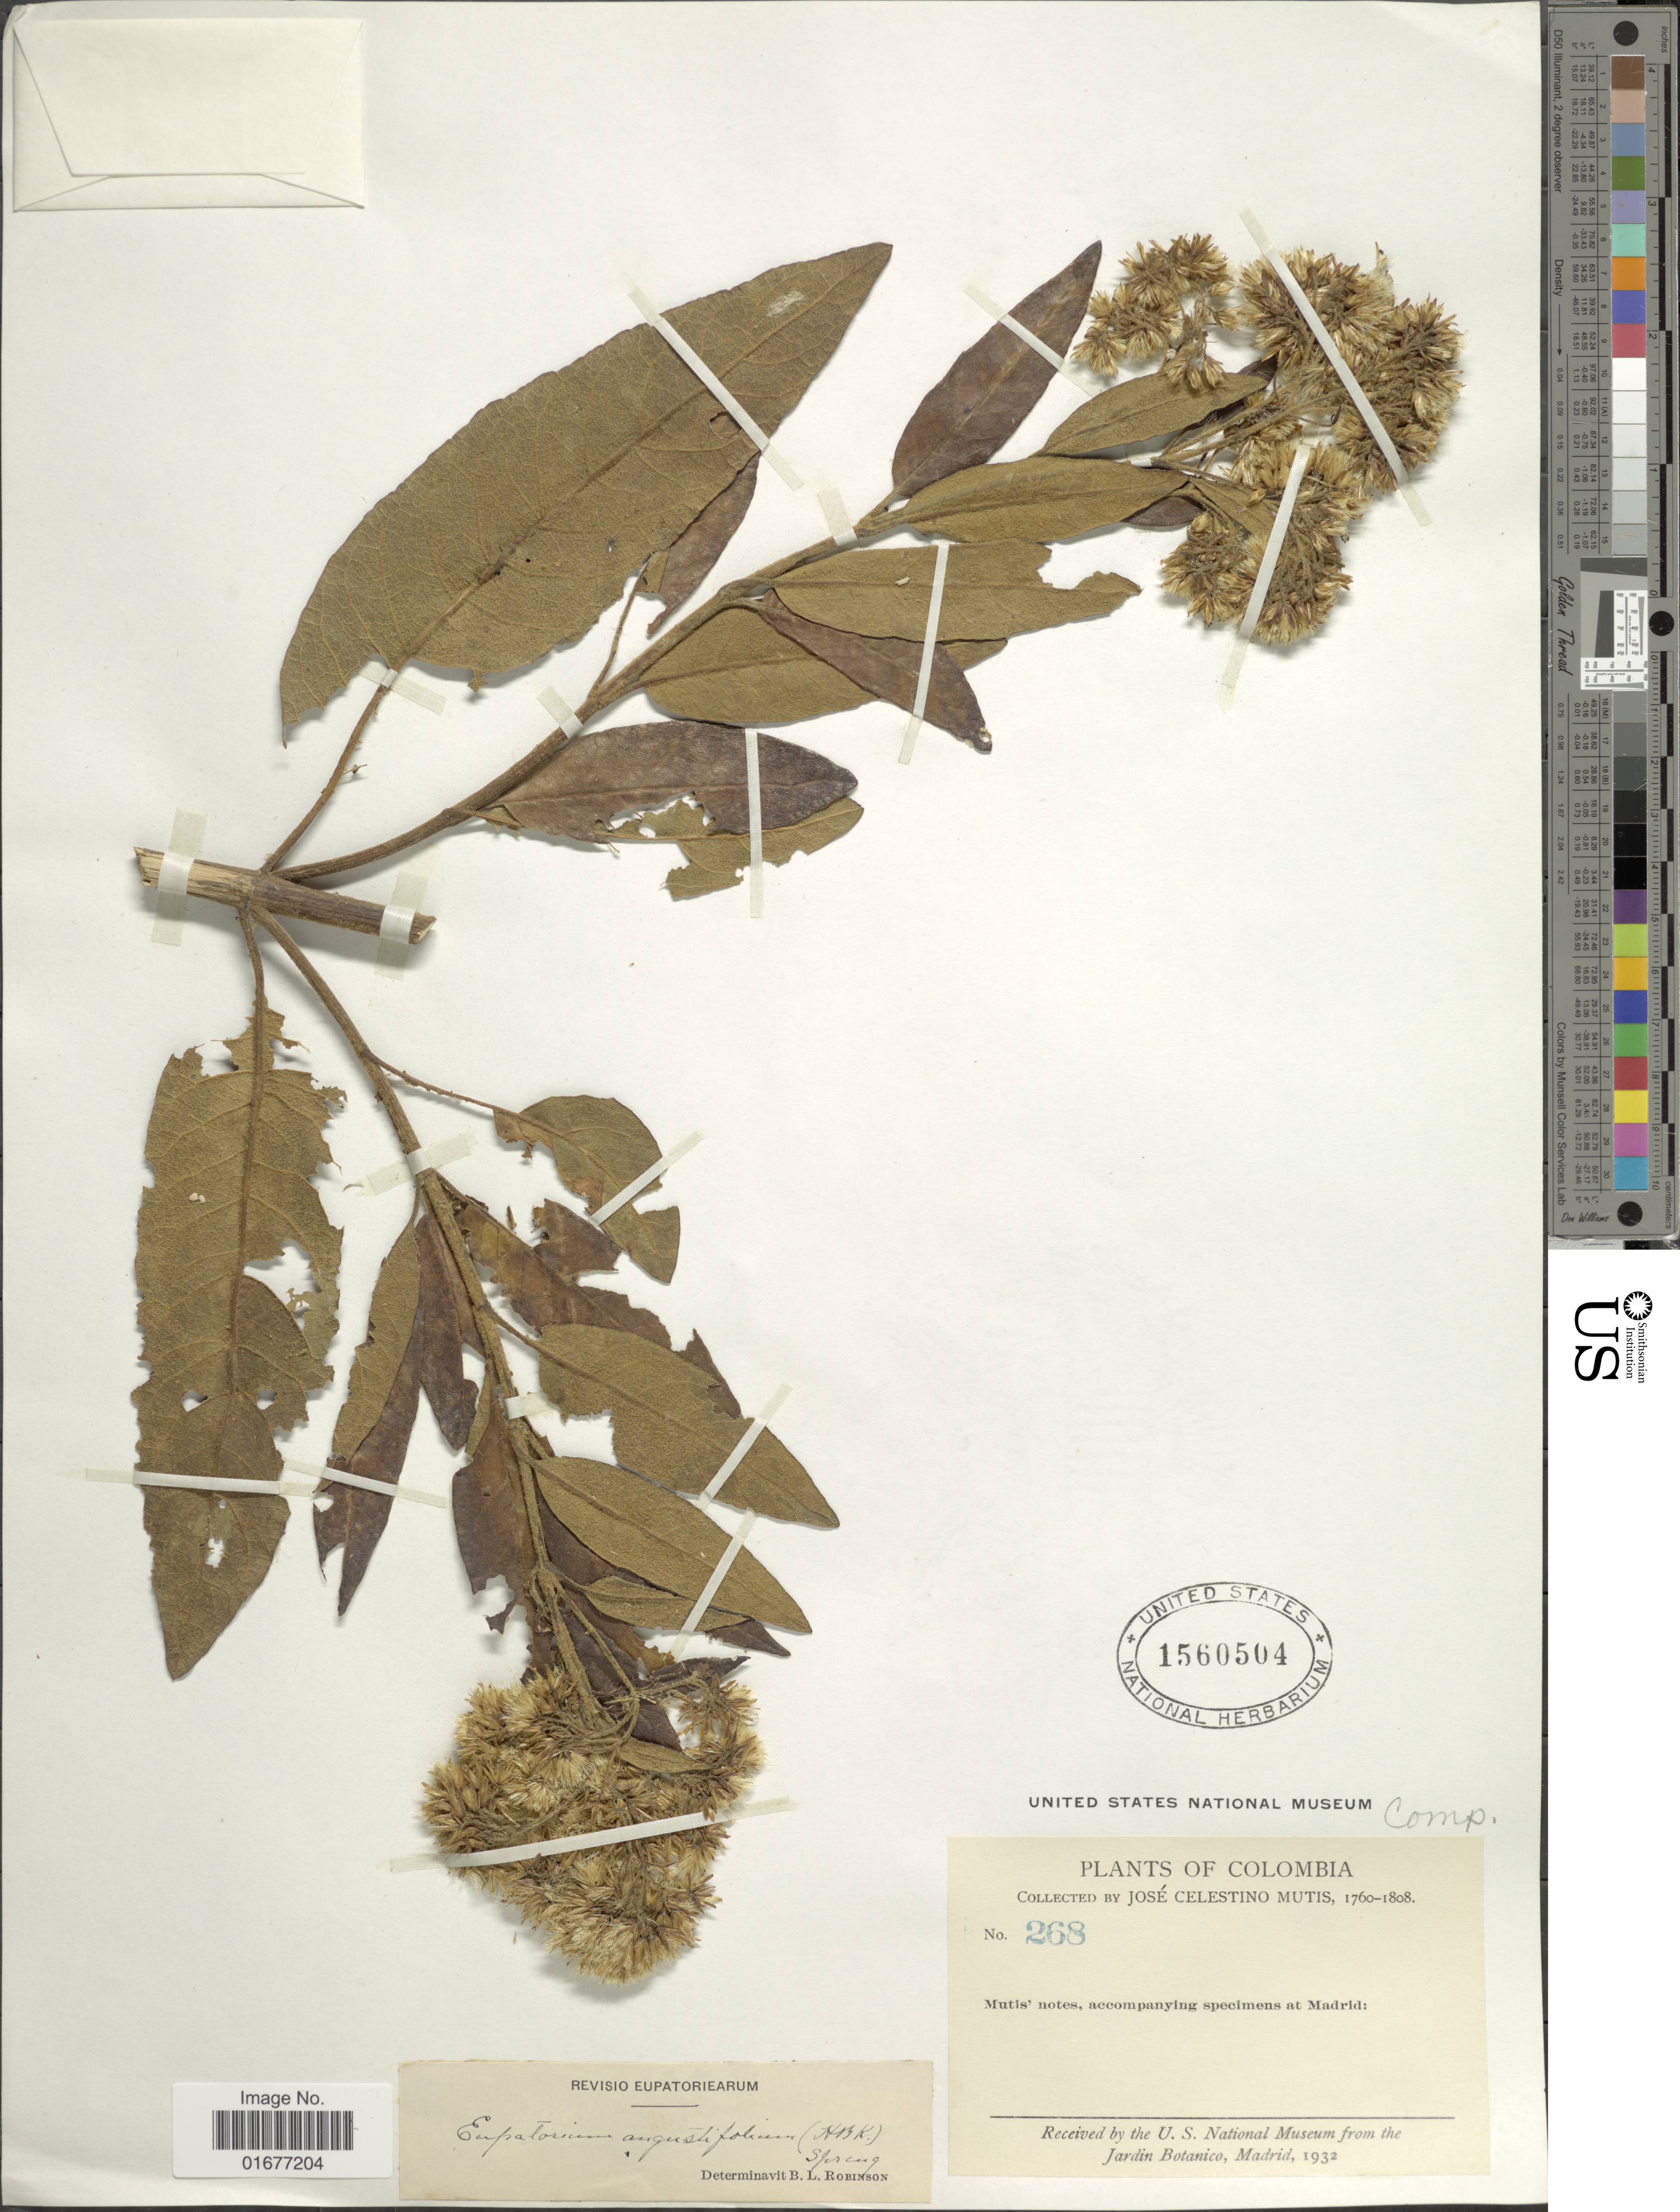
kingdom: Plantae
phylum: Tracheophyta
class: Magnoliopsida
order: Asterales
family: Asteraceae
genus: Ageratina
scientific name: Ageratina angustifolia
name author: (Kunth) R.M. King & H. Rob.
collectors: J. C. B. Mutis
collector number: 268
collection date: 1760/1808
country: Colombia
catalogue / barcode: US 1560504